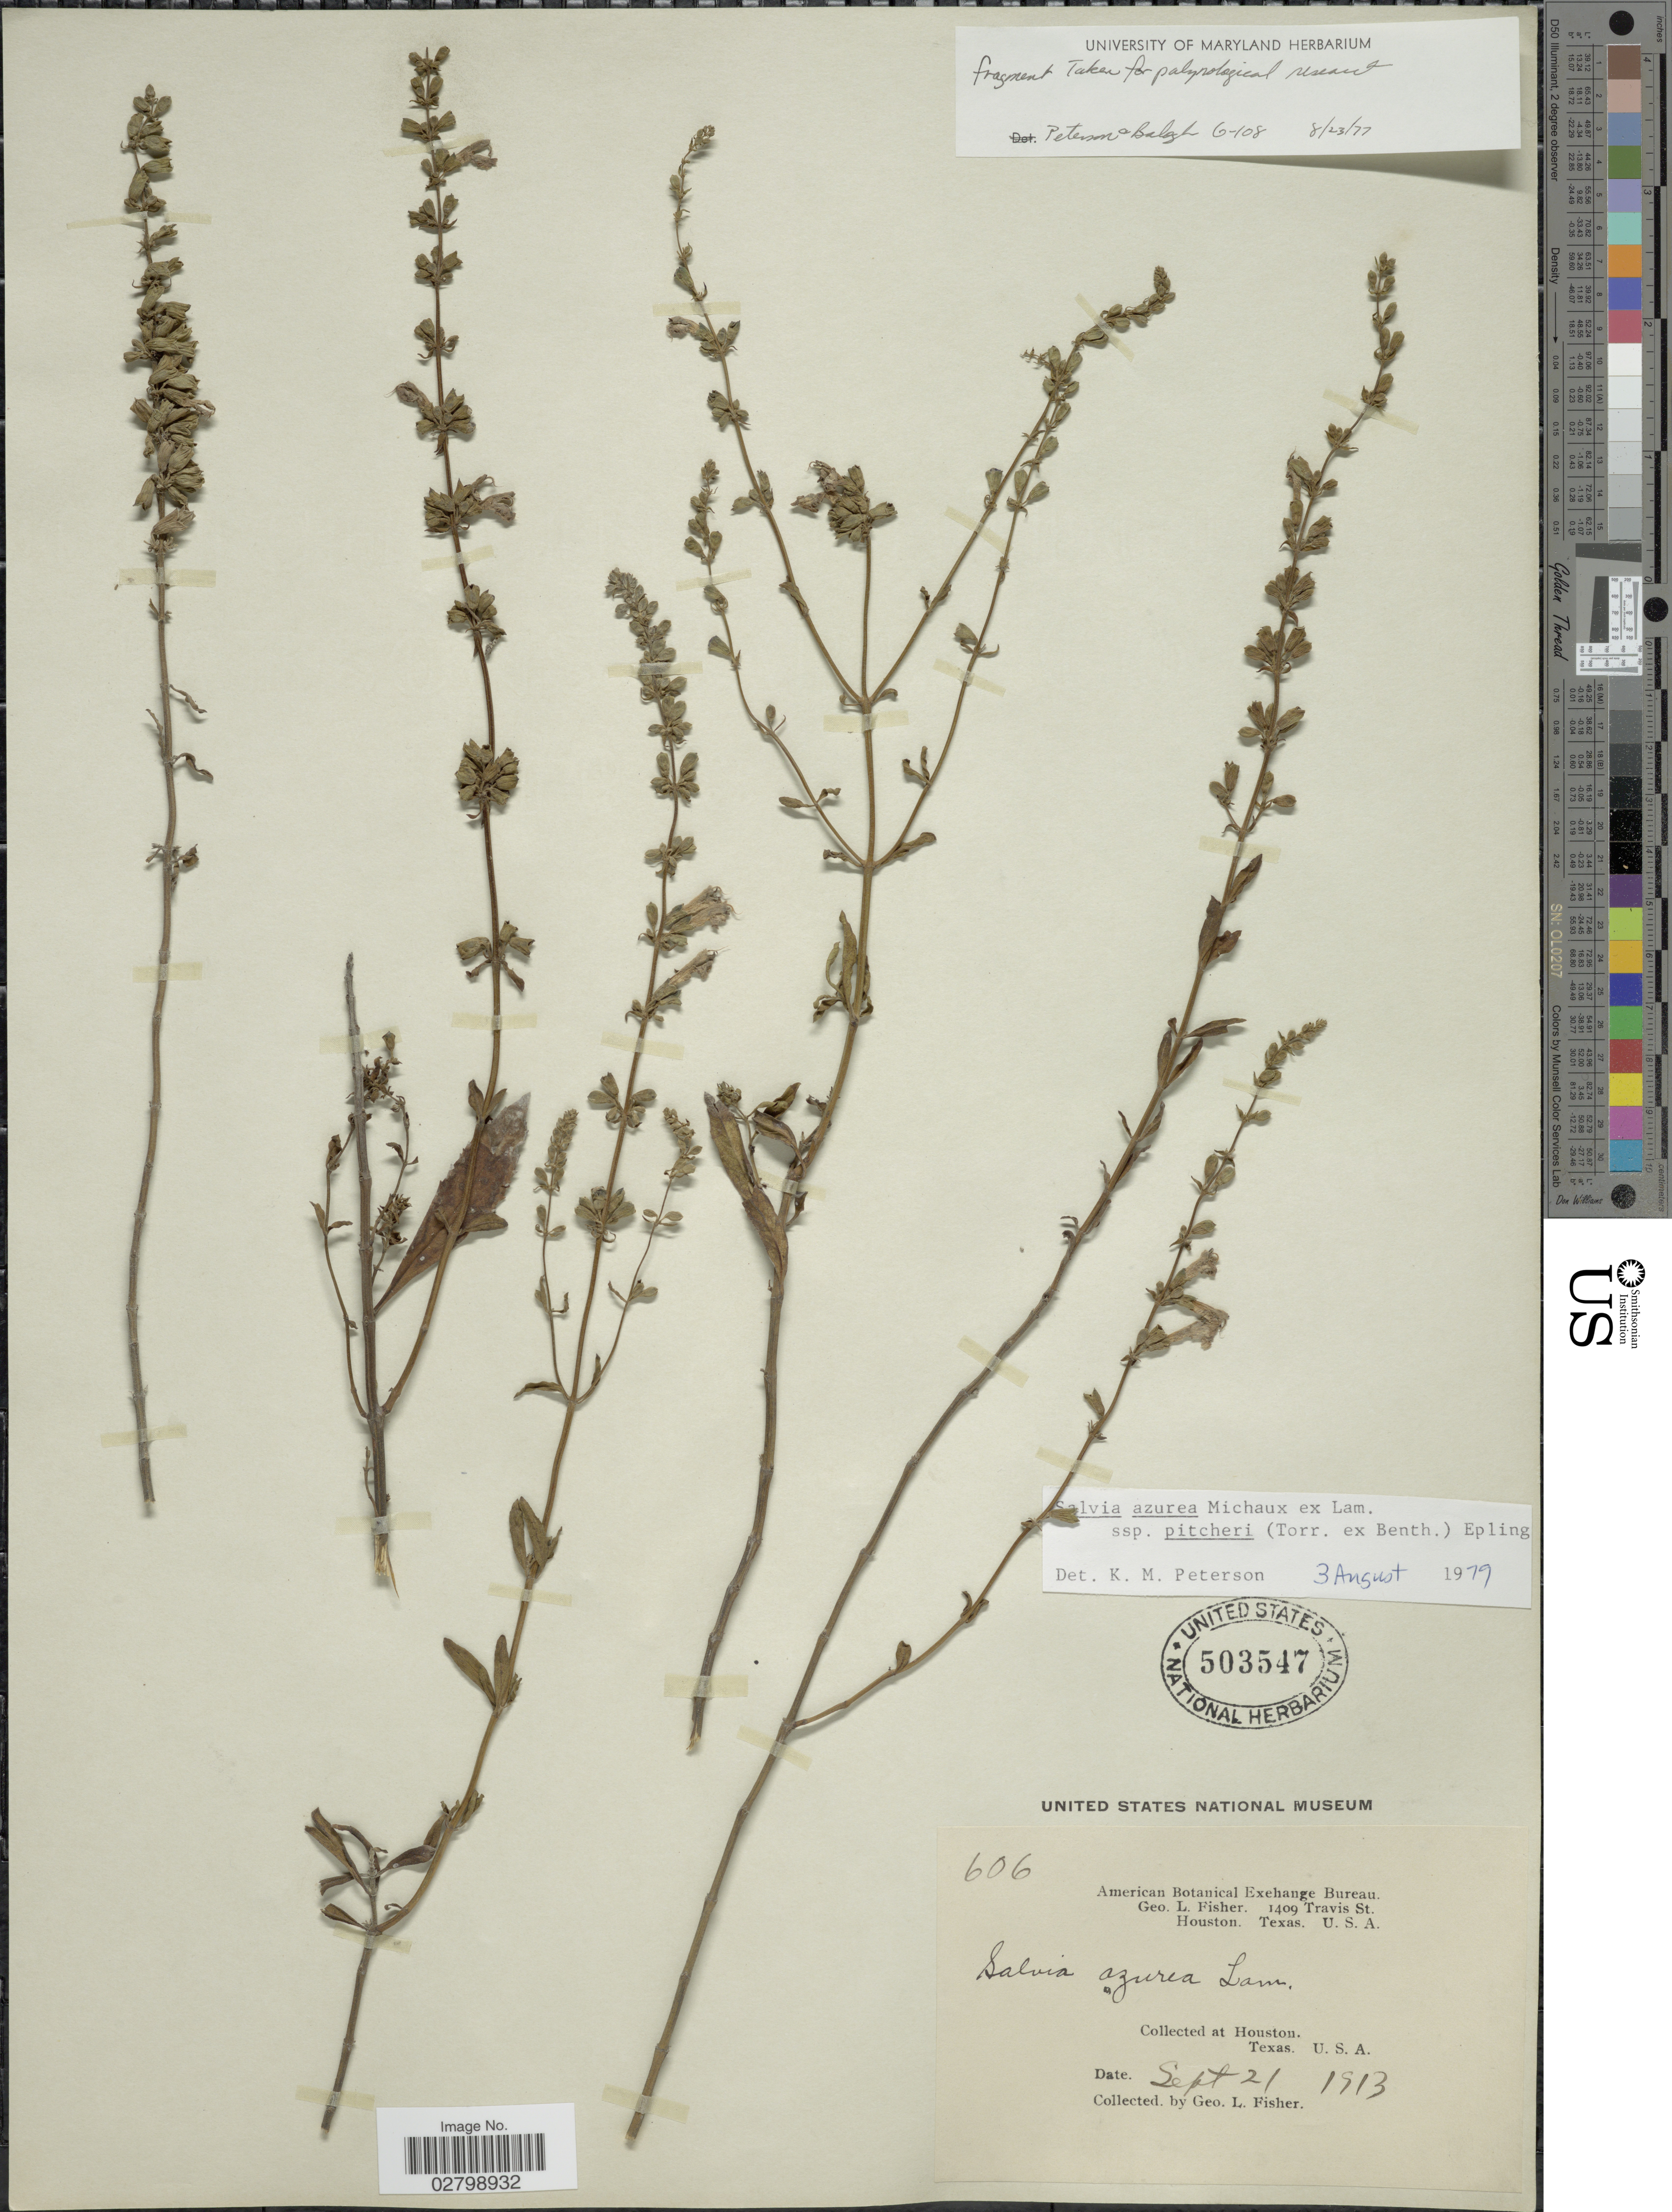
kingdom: Plantae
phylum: Tracheophyta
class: Magnoliopsida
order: Lamiales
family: Lamiaceae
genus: Salvia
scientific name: Salvia azurea subsp. pitcheri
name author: Michx. ex Lam.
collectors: G. L. Fisher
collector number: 606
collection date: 1913-09-21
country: United States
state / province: Texas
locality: Houston.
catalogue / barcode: US 503547